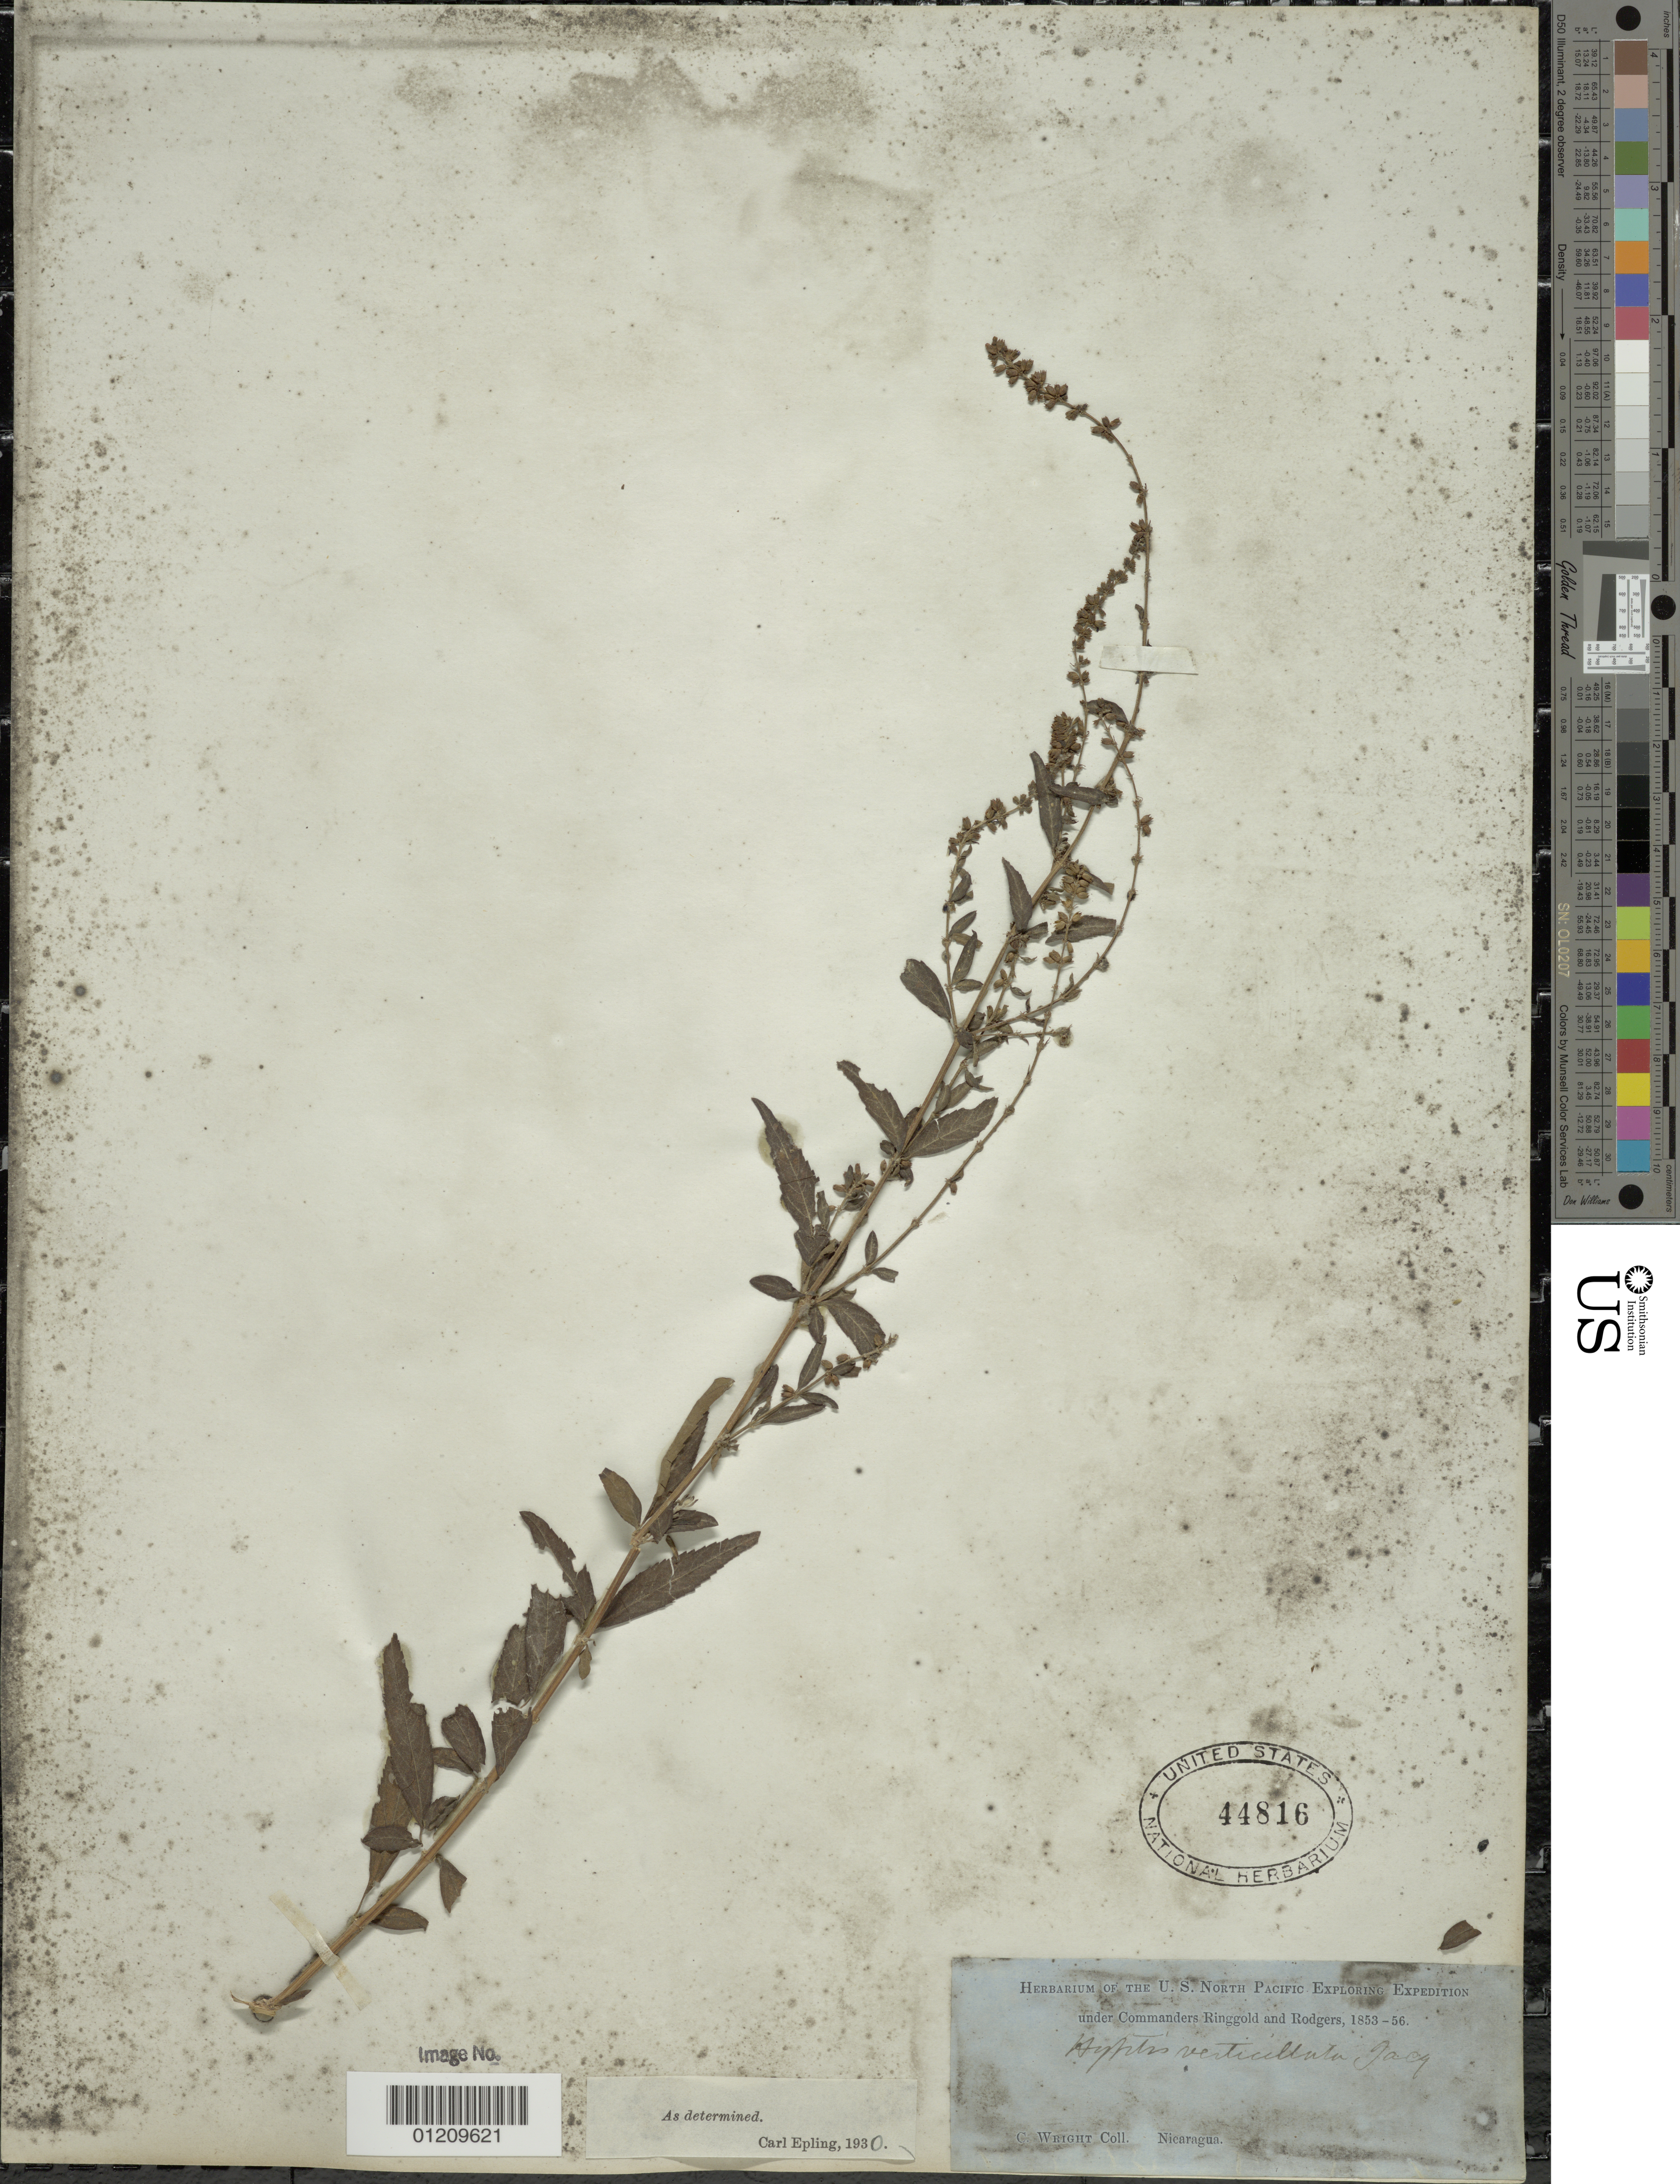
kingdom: Plantae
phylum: Tracheophyta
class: Magnoliopsida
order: Lamiales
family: Lamiaceae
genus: Hyptis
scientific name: Hyptis verticillata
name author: Jacq.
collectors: C. Wright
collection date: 1853/1856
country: Nicaragua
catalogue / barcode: US 44816